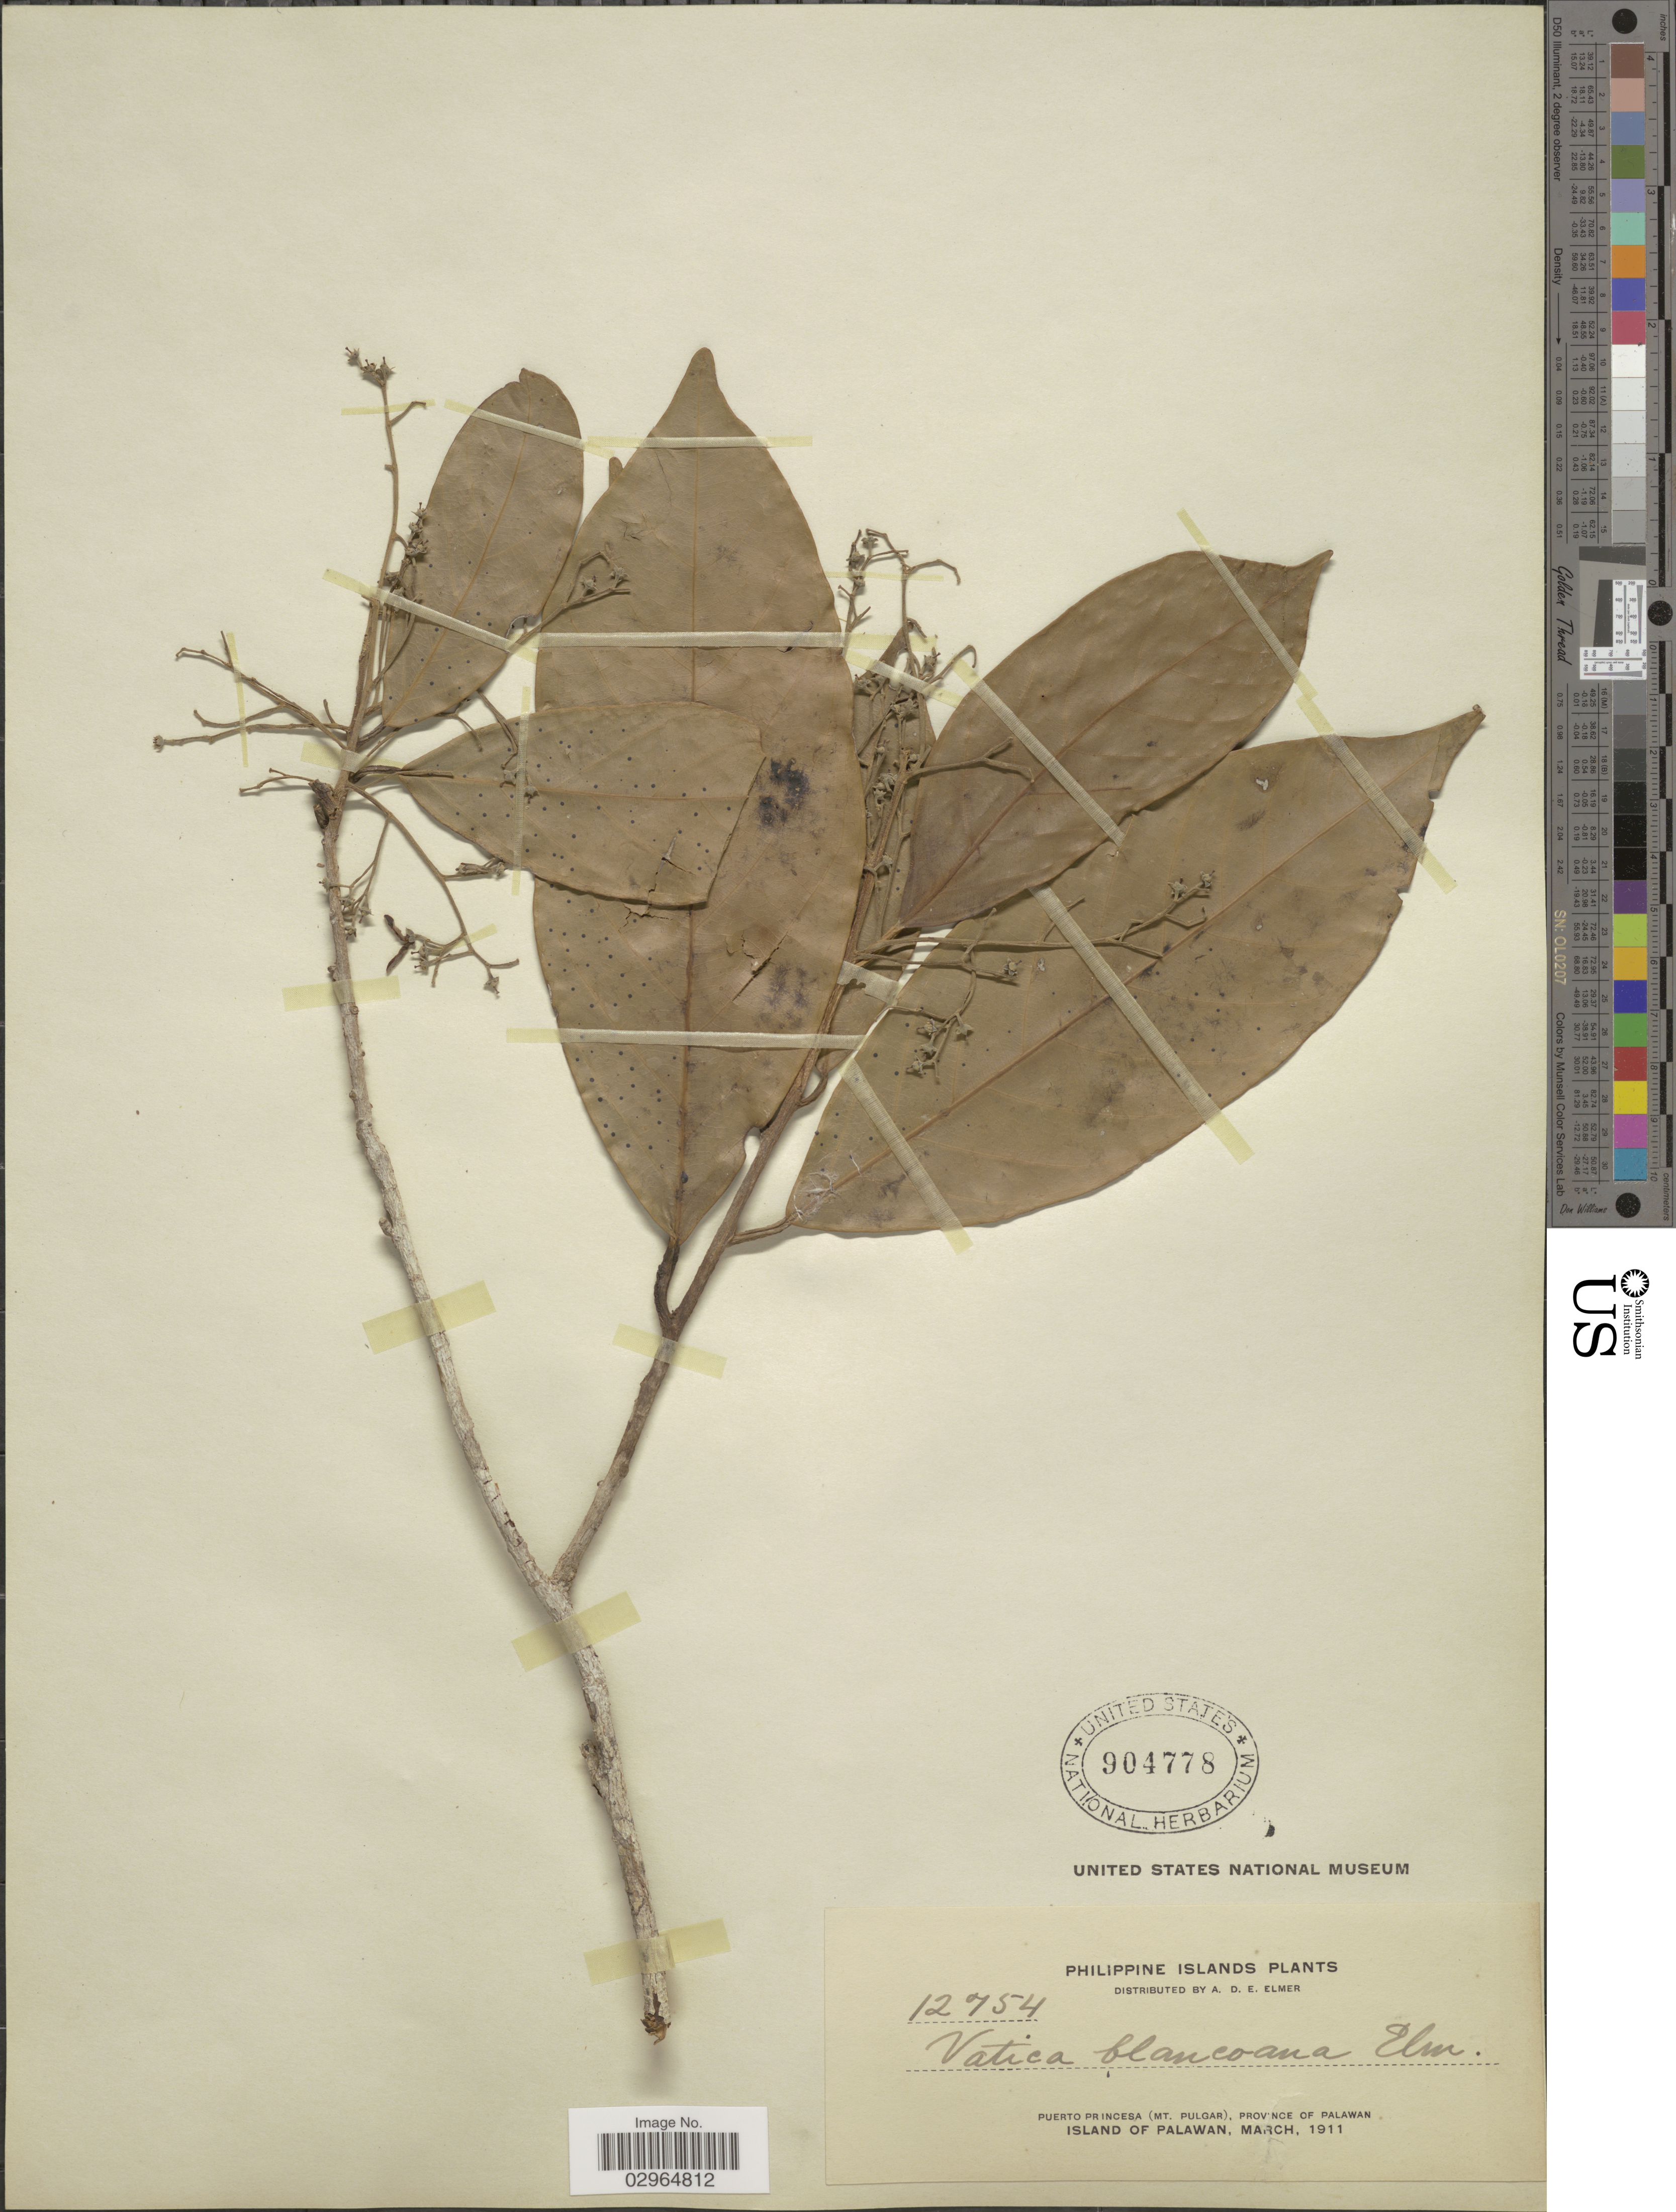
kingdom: Plantae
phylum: Tracheophyta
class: Magnoliopsida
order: Malvales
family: Dipterocarpaceae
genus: Vatica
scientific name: Vatica blancoana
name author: Elmer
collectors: A. D. E. Elmer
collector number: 12754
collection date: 1911-03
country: Philippines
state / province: Mimaropa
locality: Puerto Princesa (Mt. Pulgar), Province of Palawan. Island of Palawan.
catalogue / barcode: US 904778